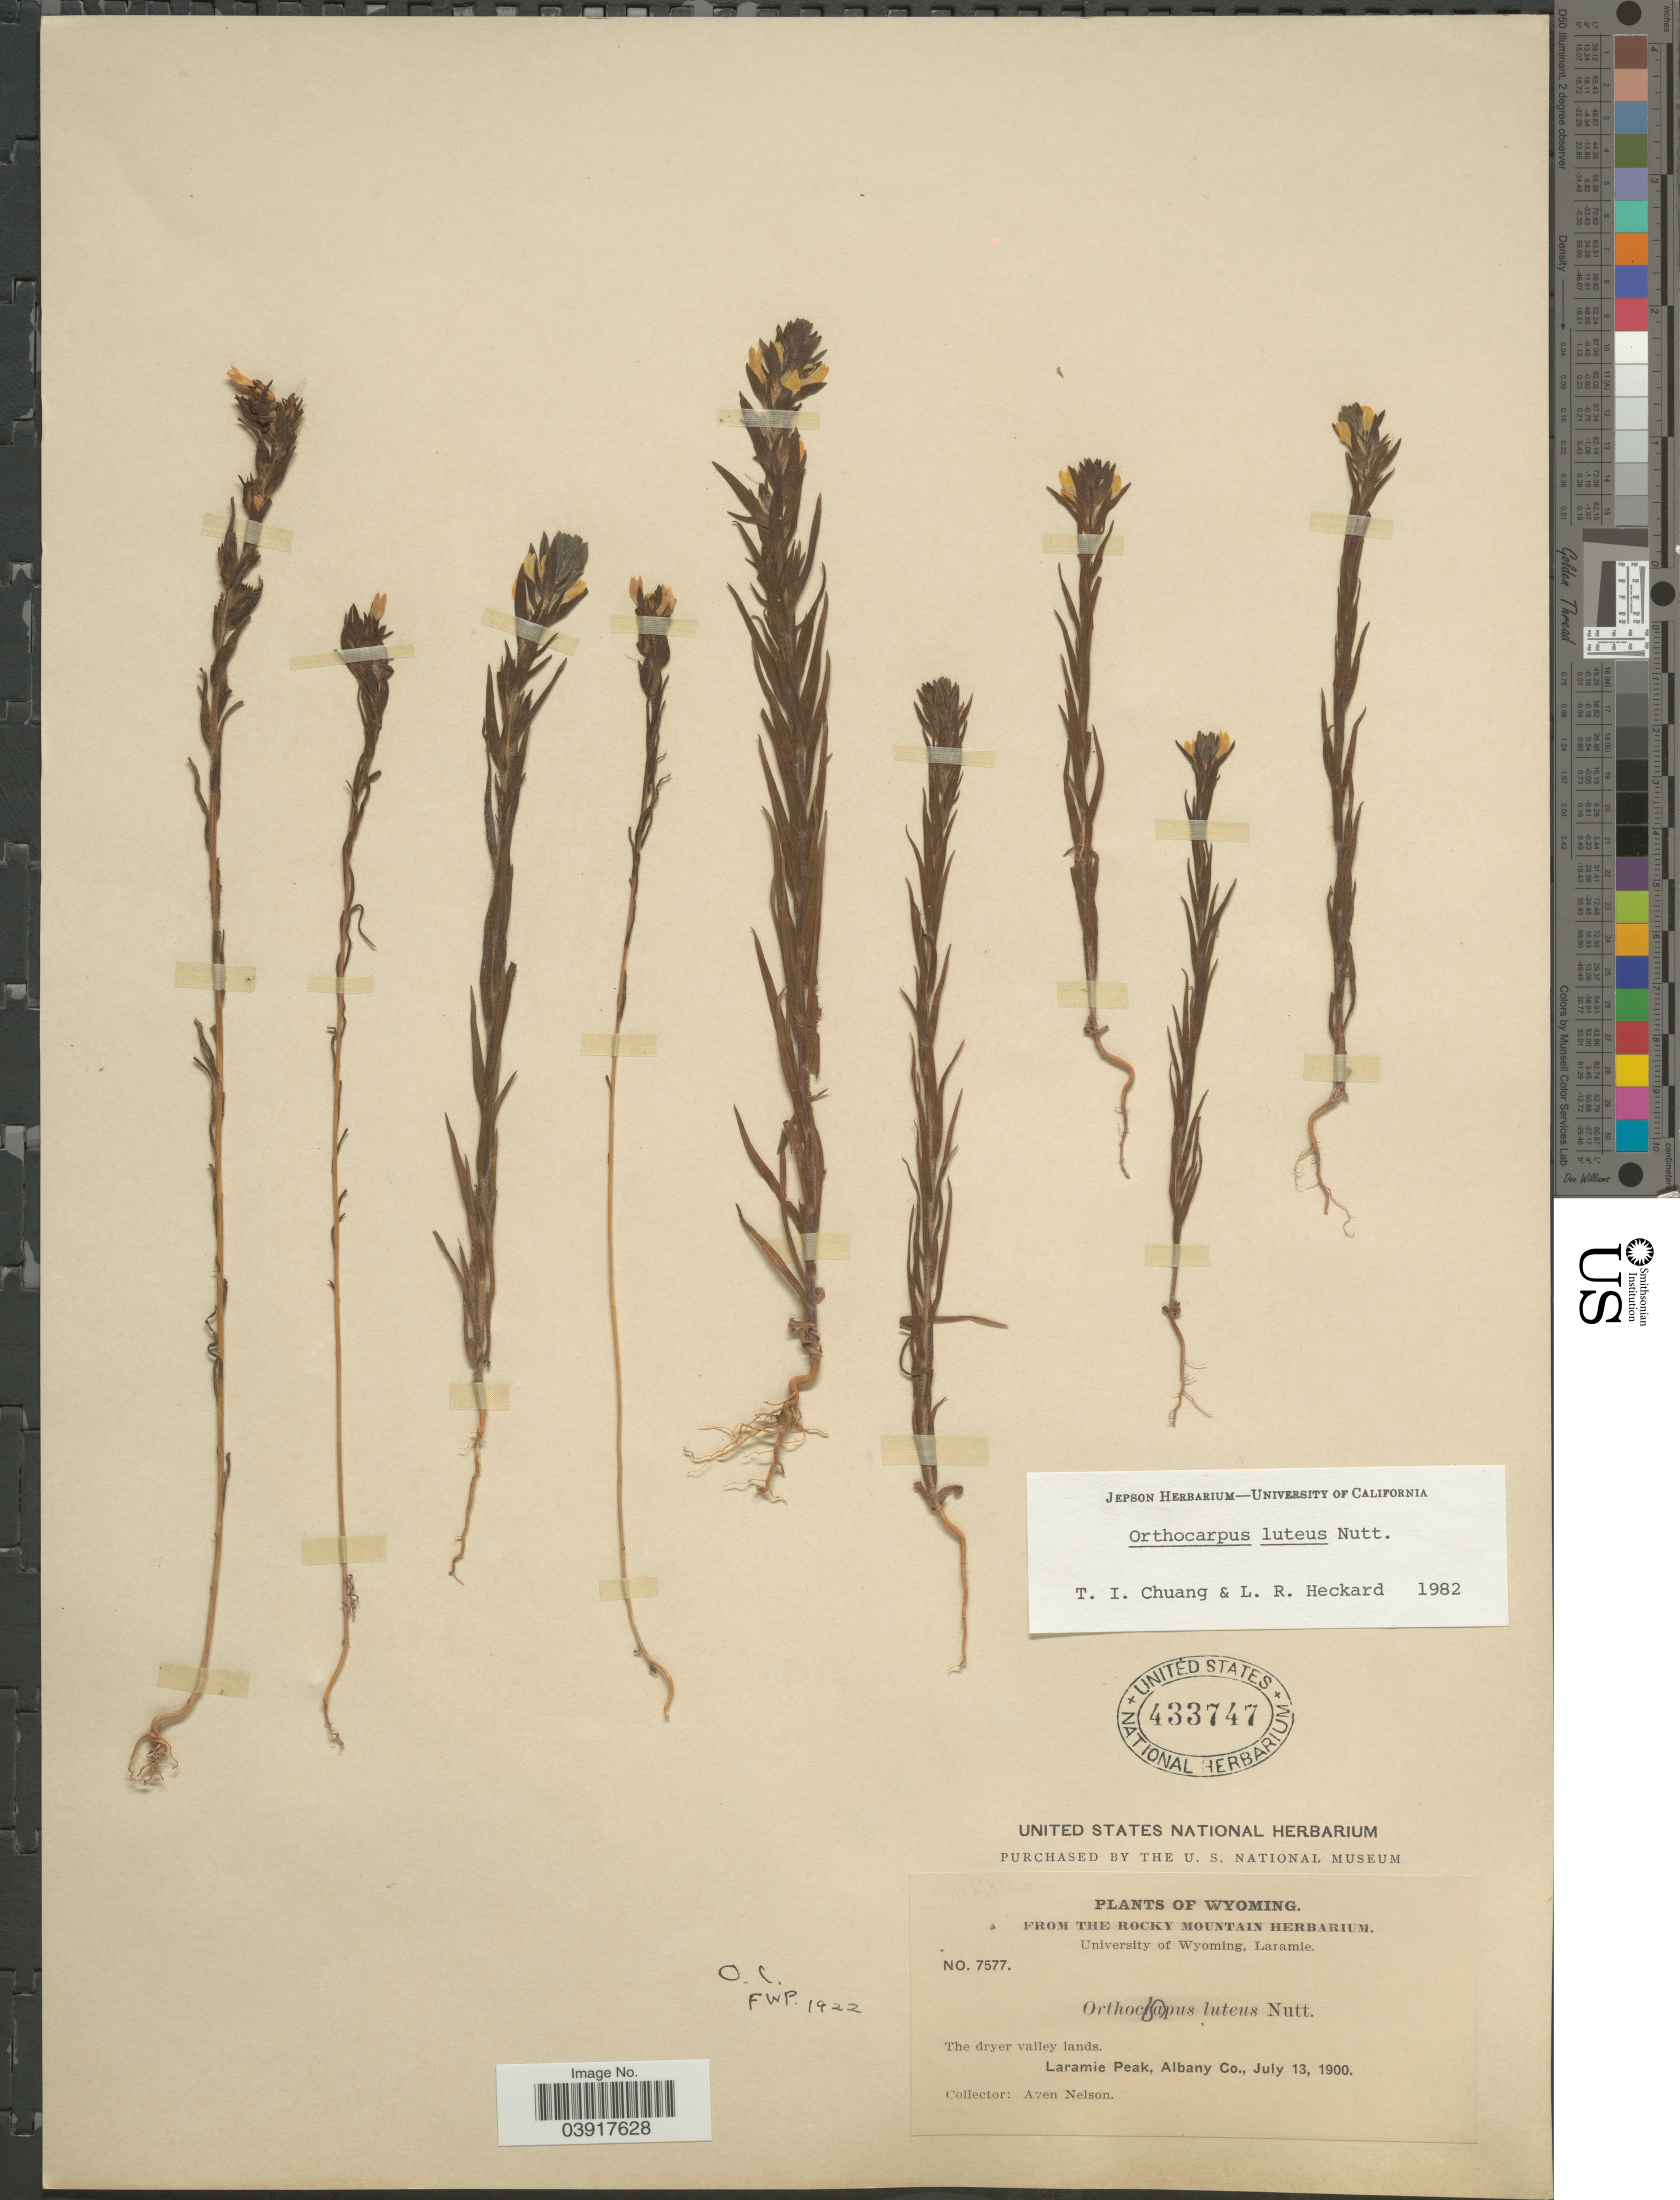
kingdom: Plantae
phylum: Tracheophyta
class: Magnoliopsida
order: Lamiales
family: Orobanchaceae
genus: Orthocarpus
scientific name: Orthocarpus luteus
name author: Nutt.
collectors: A. Nelson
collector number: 7577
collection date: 1900-07-13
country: United States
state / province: Wyoming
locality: Laramie Peak, Albany Co.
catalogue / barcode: US 433747